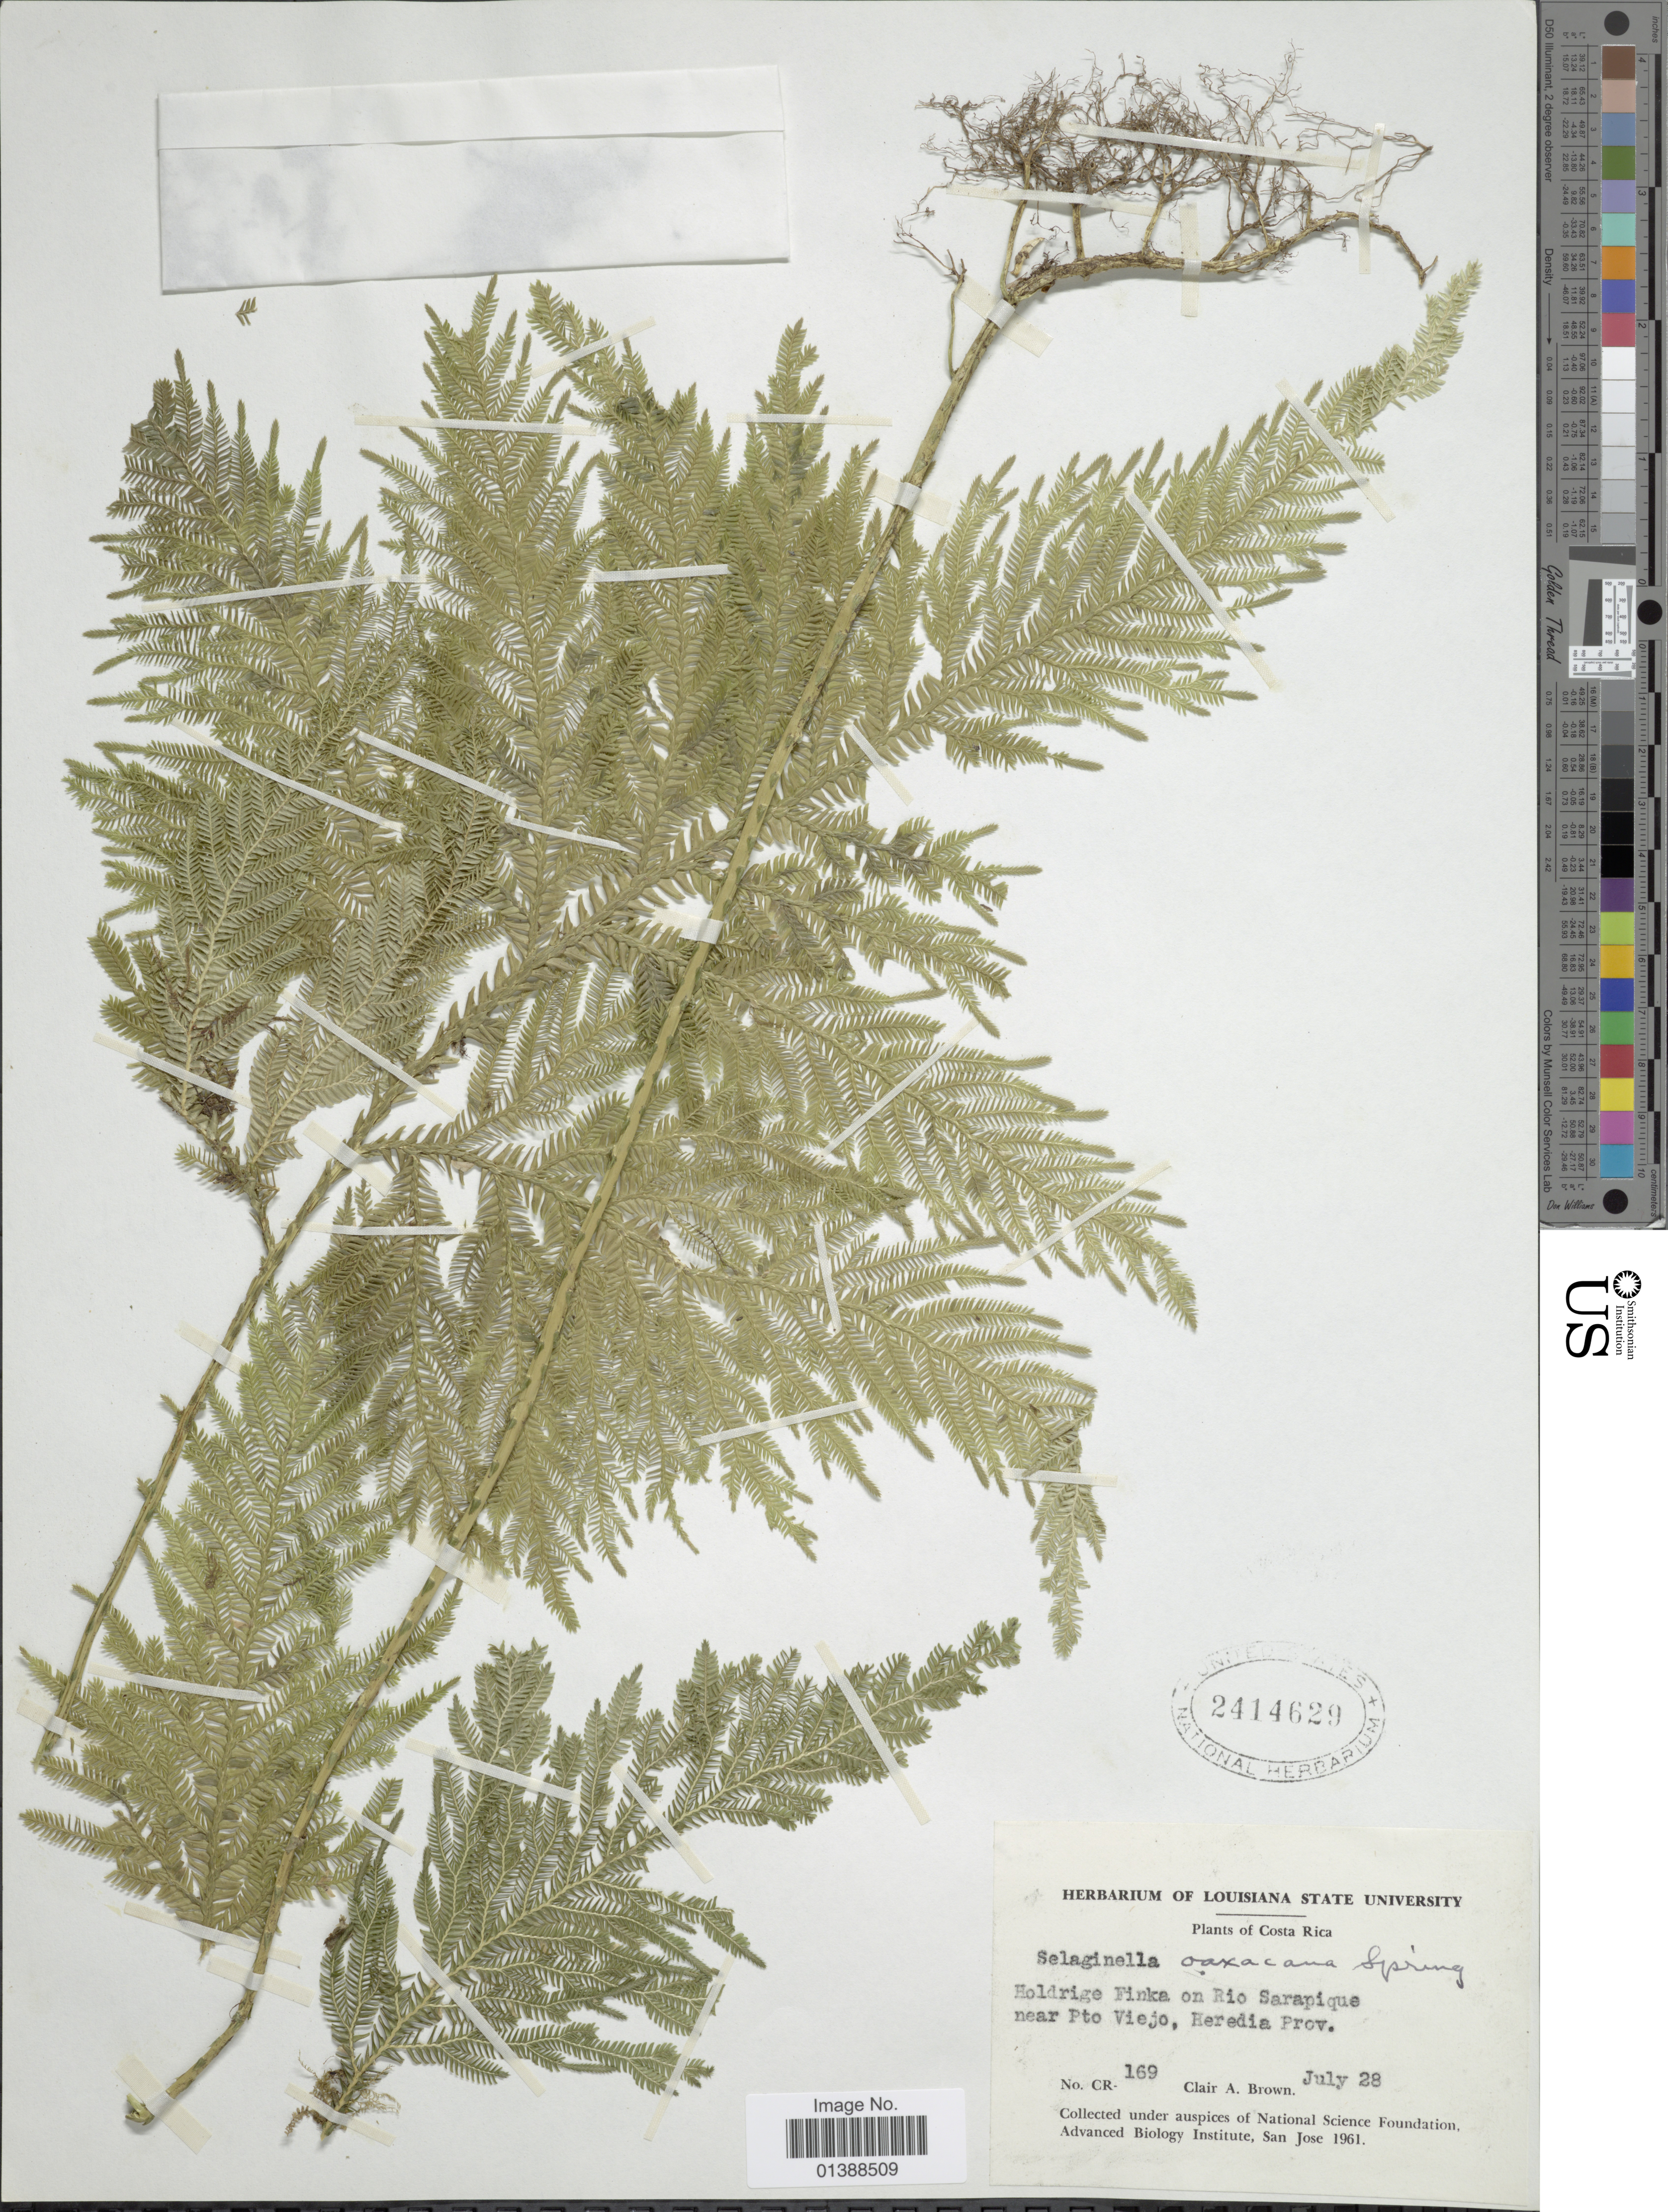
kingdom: Plantae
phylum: Tracheophyta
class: Lycopodiopsida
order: Selaginellales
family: Selaginellaceae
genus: Selaginella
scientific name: Selaginella oaxacana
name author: Spring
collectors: C. A. Brown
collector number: CR-169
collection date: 1961-07-28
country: Costa Rica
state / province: Heredia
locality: Holdridge Finka on Rio Sarapique near Pto Viejo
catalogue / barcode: US 2414629